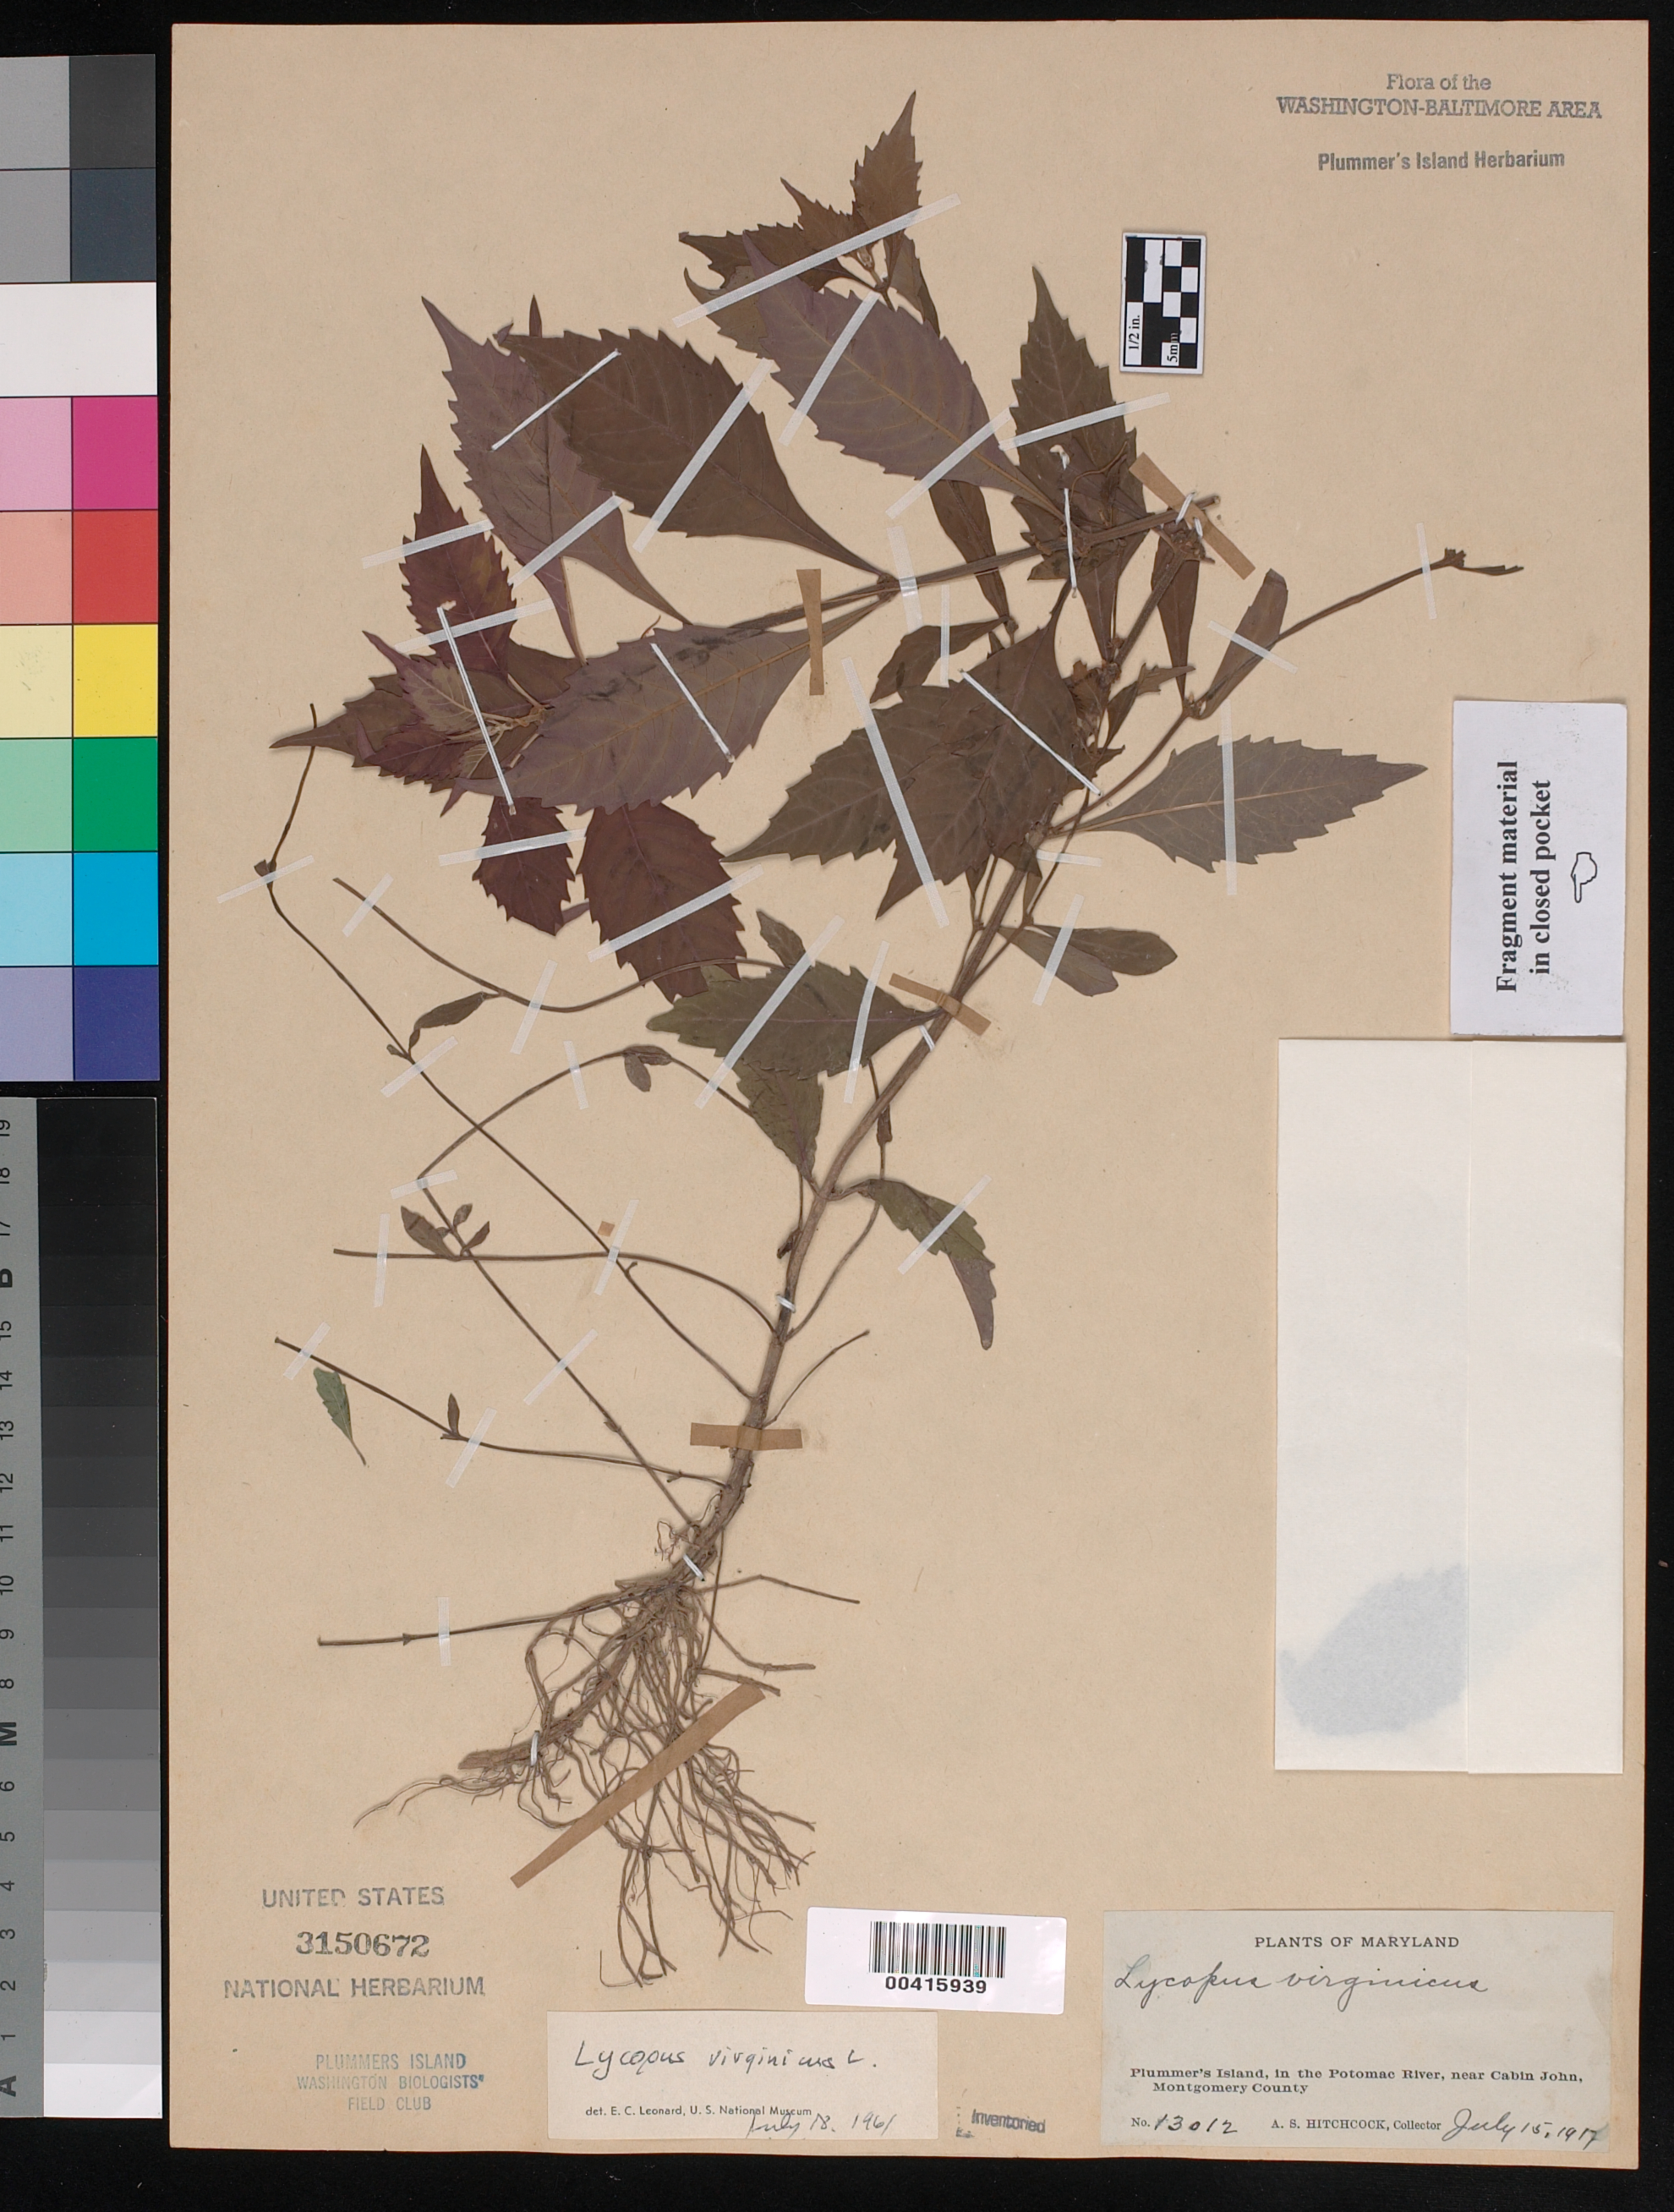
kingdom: Plantae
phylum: Tracheophyta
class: Magnoliopsida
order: Lamiales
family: Lamiaceae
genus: Lycopus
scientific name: Lycopus virginicus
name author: L.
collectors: A. S. Hitchcock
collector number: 13012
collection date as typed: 15 Jul 1917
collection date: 1917-07-15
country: United States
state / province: Maryland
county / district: Montgomery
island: Plummers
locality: Plummer's Island C. & O. Canal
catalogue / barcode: US 3150672